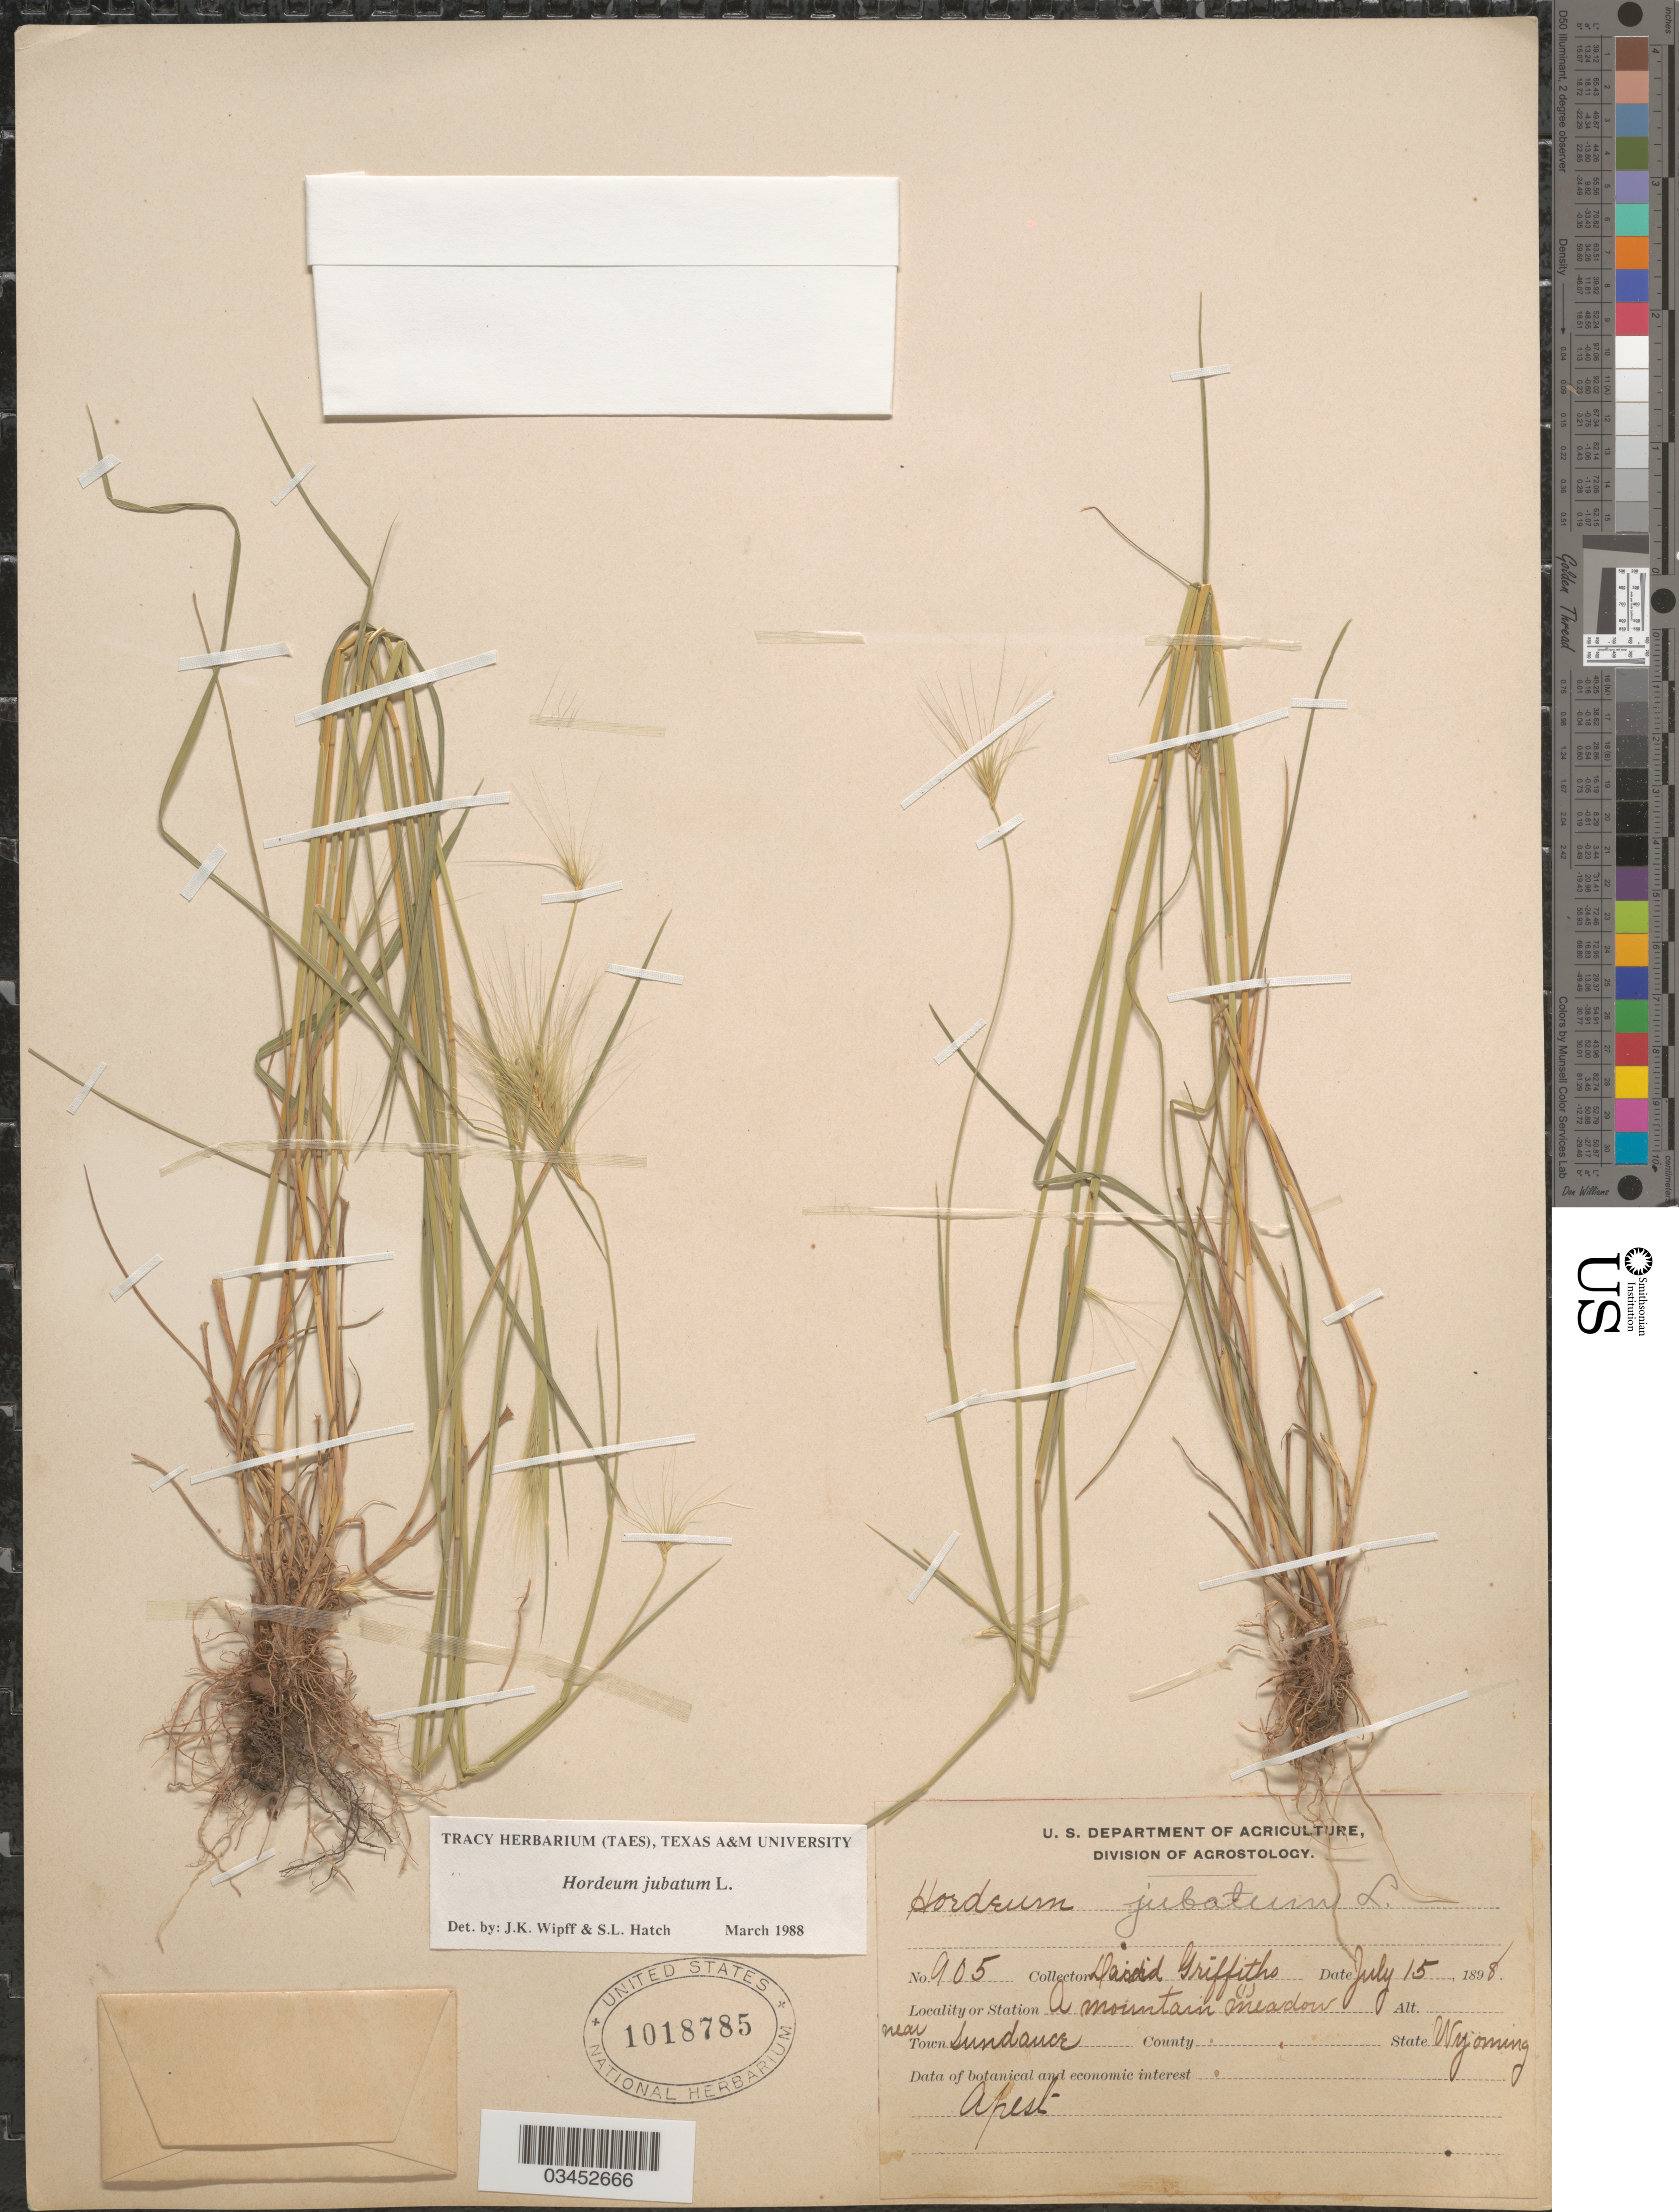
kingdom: Plantae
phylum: Tracheophyta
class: Liliopsida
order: Poales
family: Poaceae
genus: Hordeum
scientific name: Hordeum jubatum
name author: L.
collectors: D. Griffiths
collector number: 905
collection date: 1898-07-15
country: United States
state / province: Wyoming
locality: A mountain meadow near Sundance.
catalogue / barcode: US 1018785